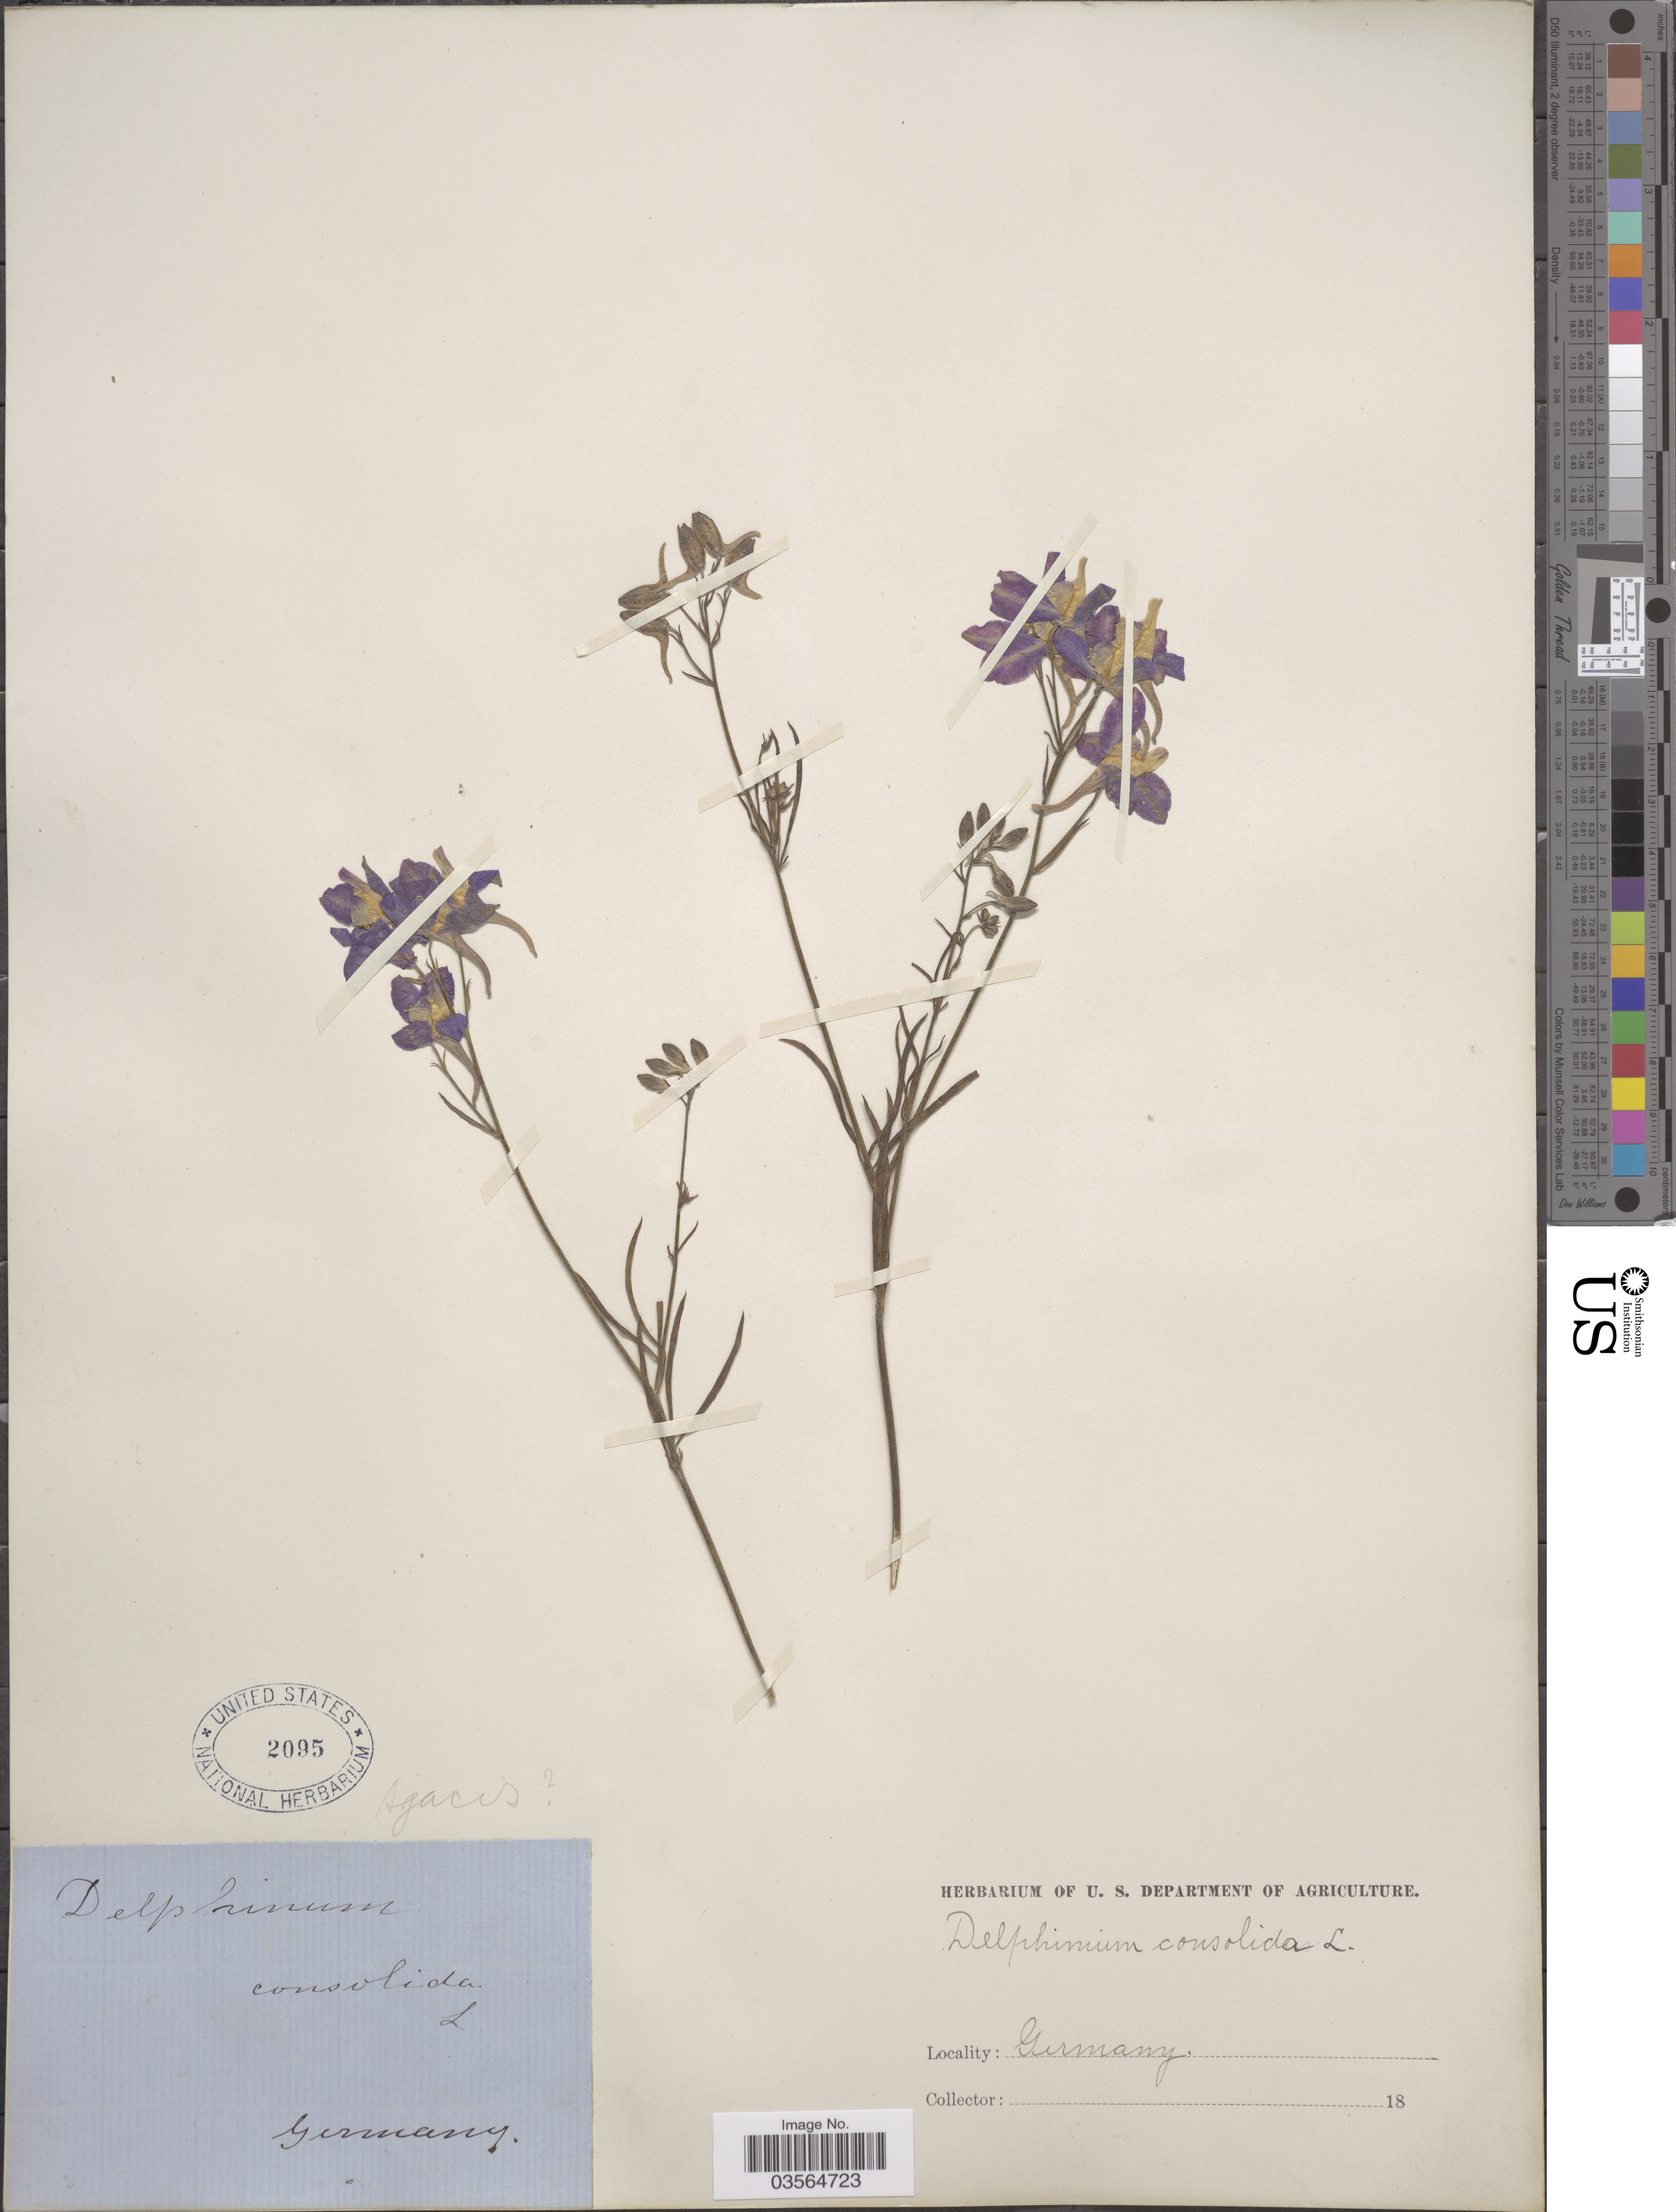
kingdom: Plantae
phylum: Tracheophyta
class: Magnoliopsida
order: Ranunculales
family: Ranunculaceae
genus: Delphinium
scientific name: Delphinium consolida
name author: L.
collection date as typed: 18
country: Germany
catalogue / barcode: US 2095